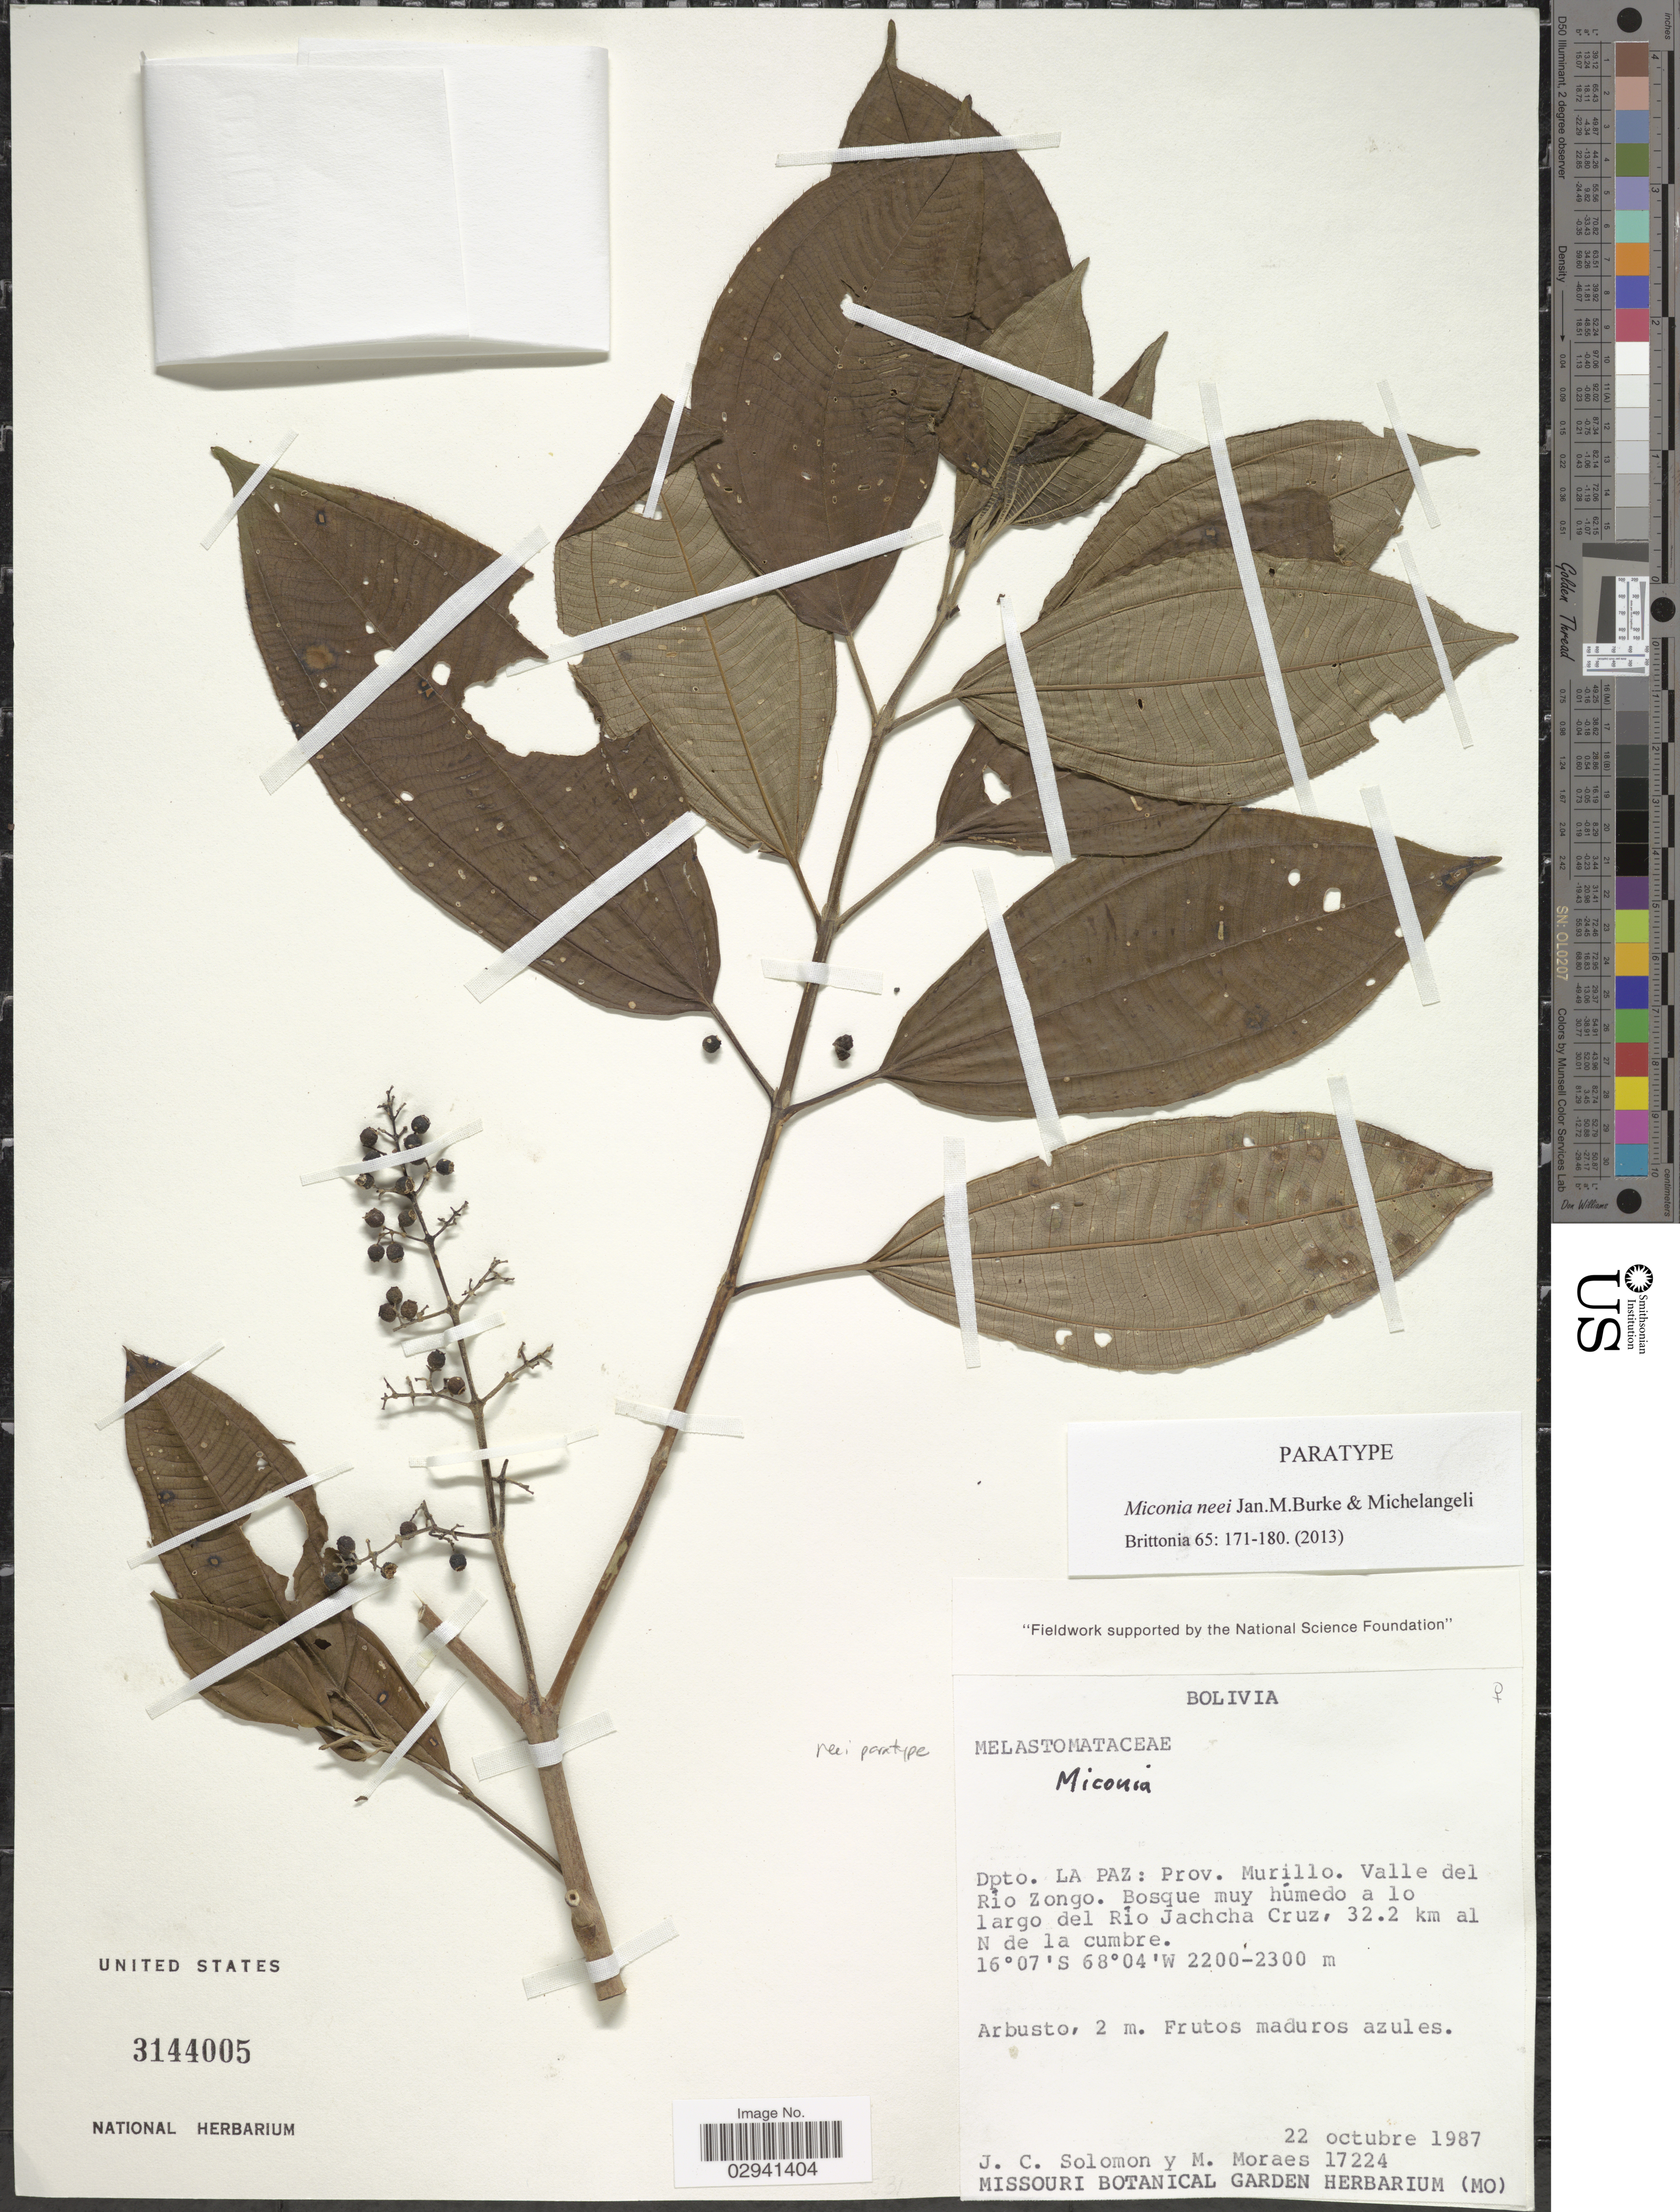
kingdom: Plantae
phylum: Tracheophyta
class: Magnoliopsida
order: Myrtales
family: Melastomataceae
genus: Miconia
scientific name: Miconia neei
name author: Jan.M. Burke & Michelang.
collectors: J. C. Solomon & M. Moraes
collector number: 17224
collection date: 1987-10-22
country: Bolivia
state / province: La Paz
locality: Dpto. La Paz, Prov. Murillo, Valle del Río Zongo, Bosque muy húmedo a lo largo del Río Jachcha Cruz, 32.2 km al N de la cumbre.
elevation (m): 2200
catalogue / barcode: US 3144005